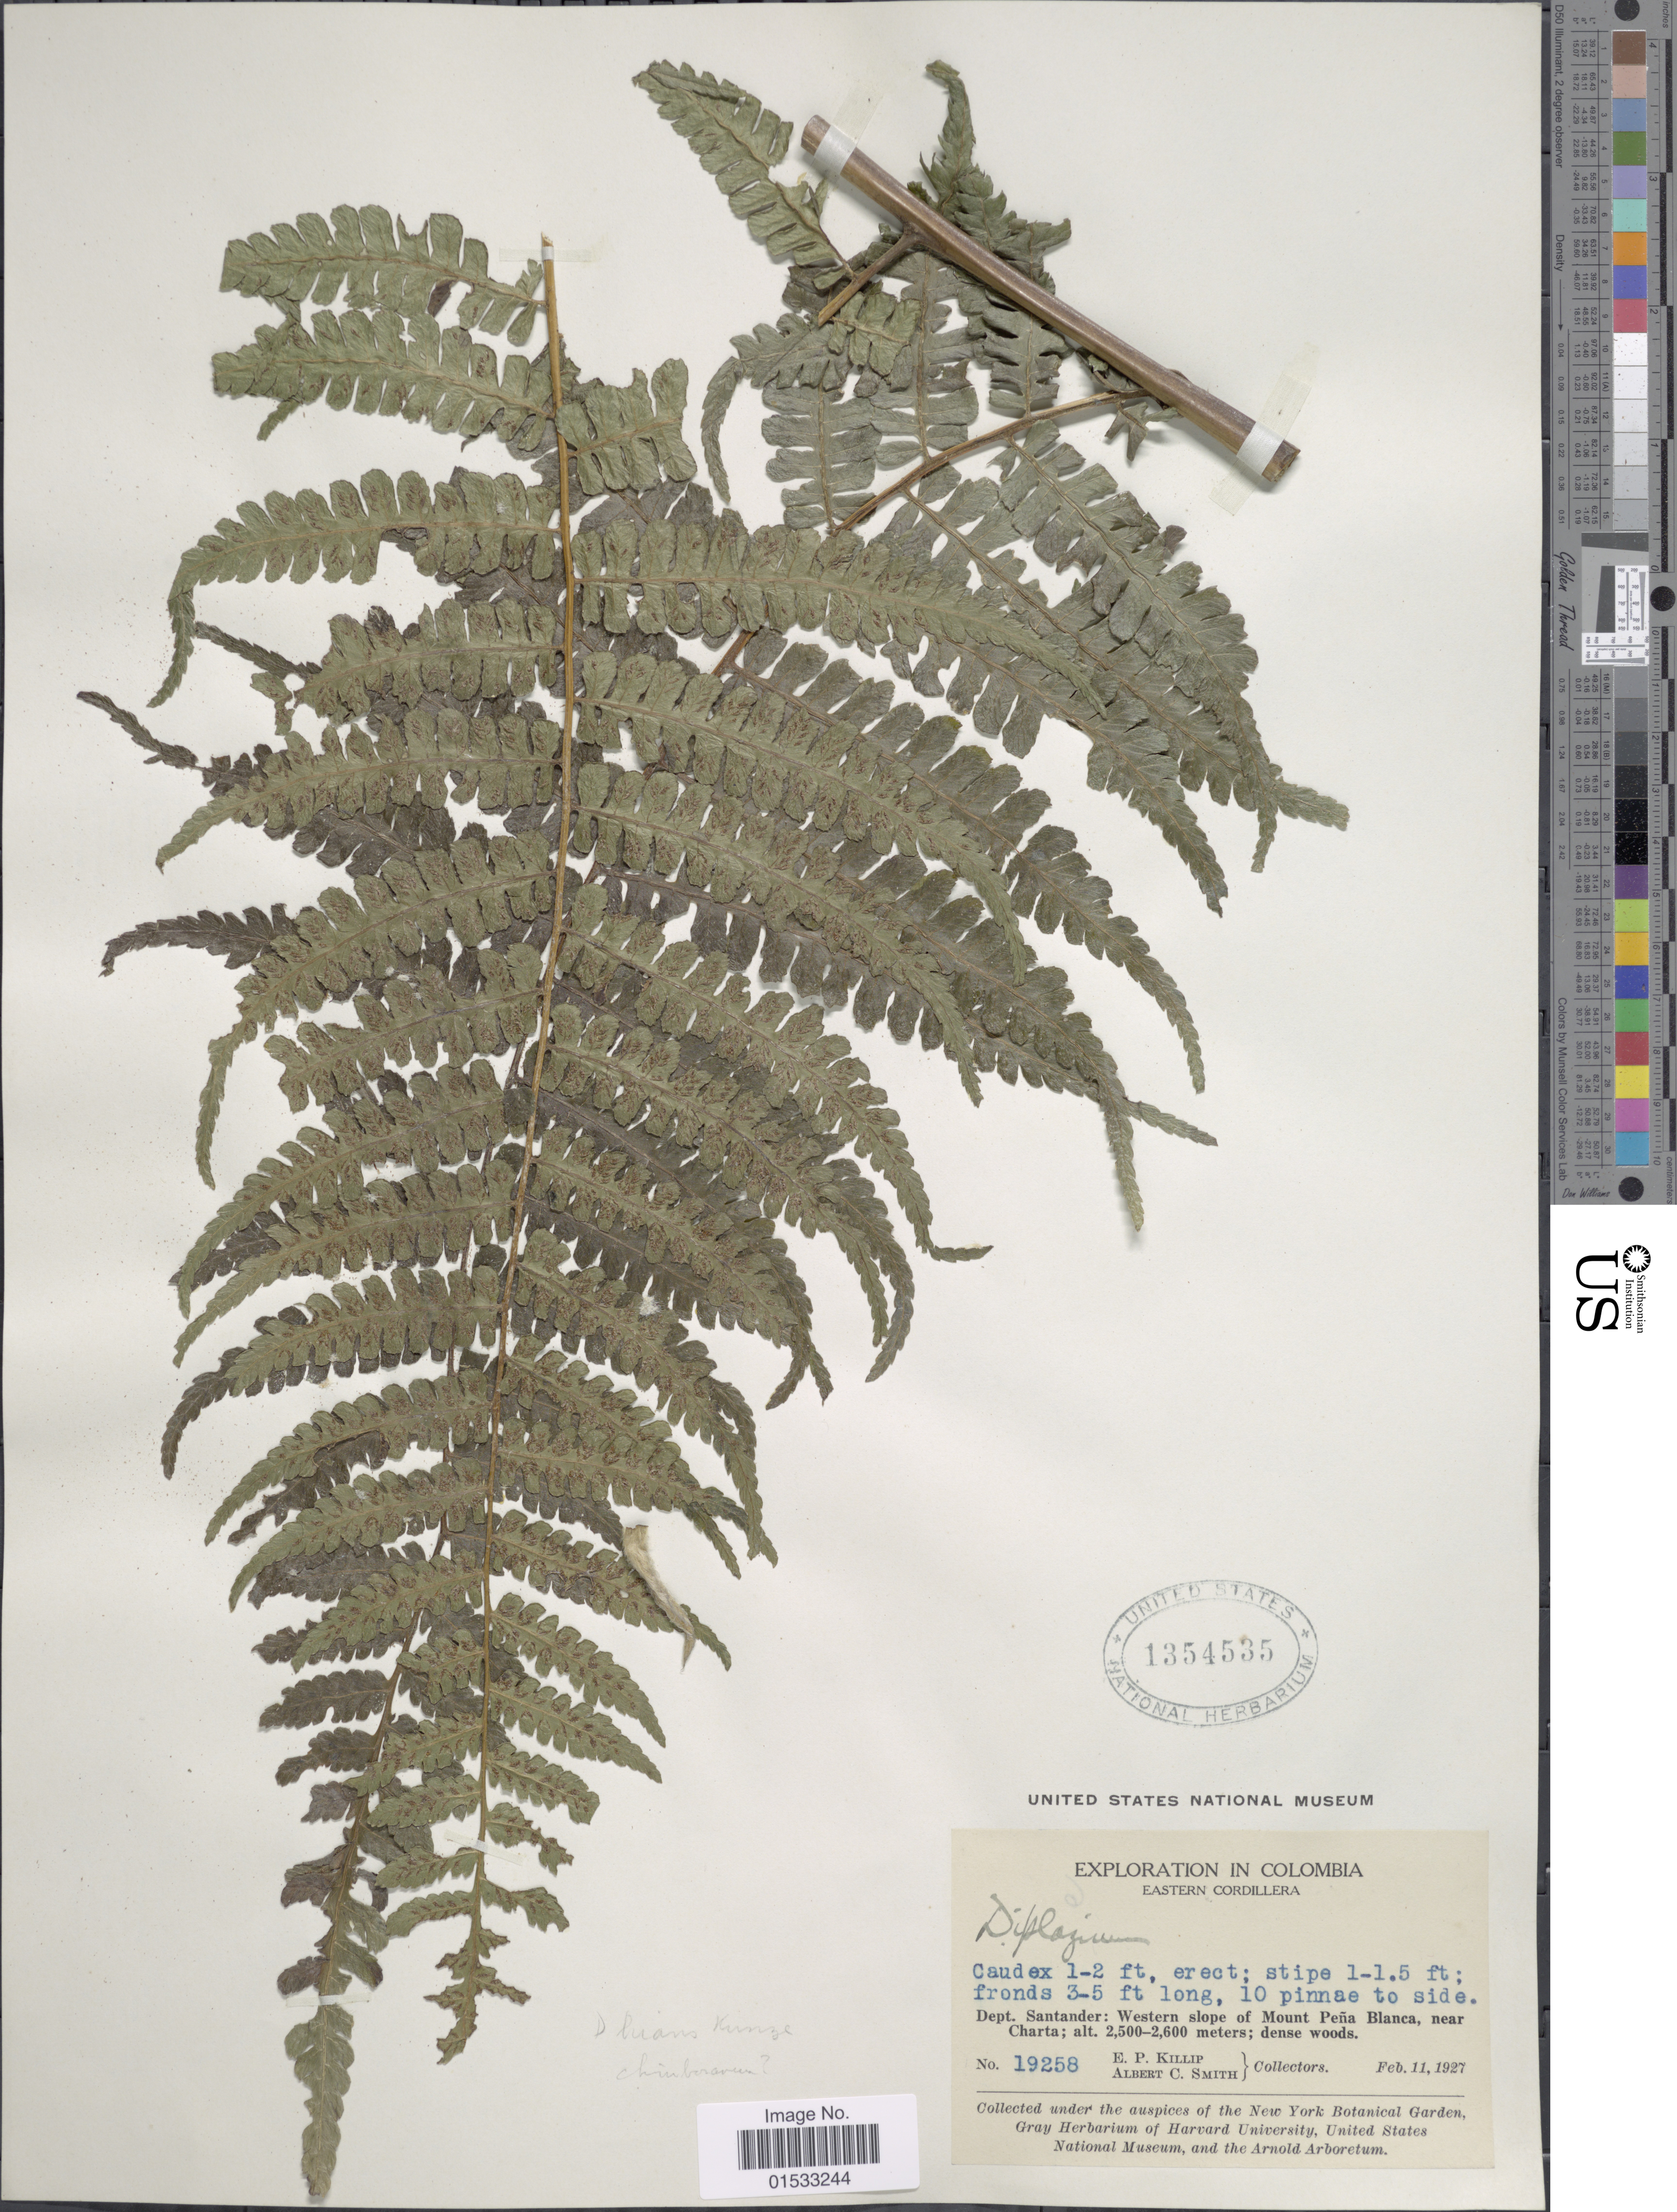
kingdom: Plantae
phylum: Tracheophyta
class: Polypodiopsida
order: Polypodiales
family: Athyriaceae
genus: Diplazium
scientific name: Diplazium sp.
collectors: E. P. Killip & A. C. Smith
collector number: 19258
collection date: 1927-02-11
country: Colombia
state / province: Santander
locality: Eastern Cordillera, Western slope of Mount Peña Blanca, near Charta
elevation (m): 2500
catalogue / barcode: US 1354535